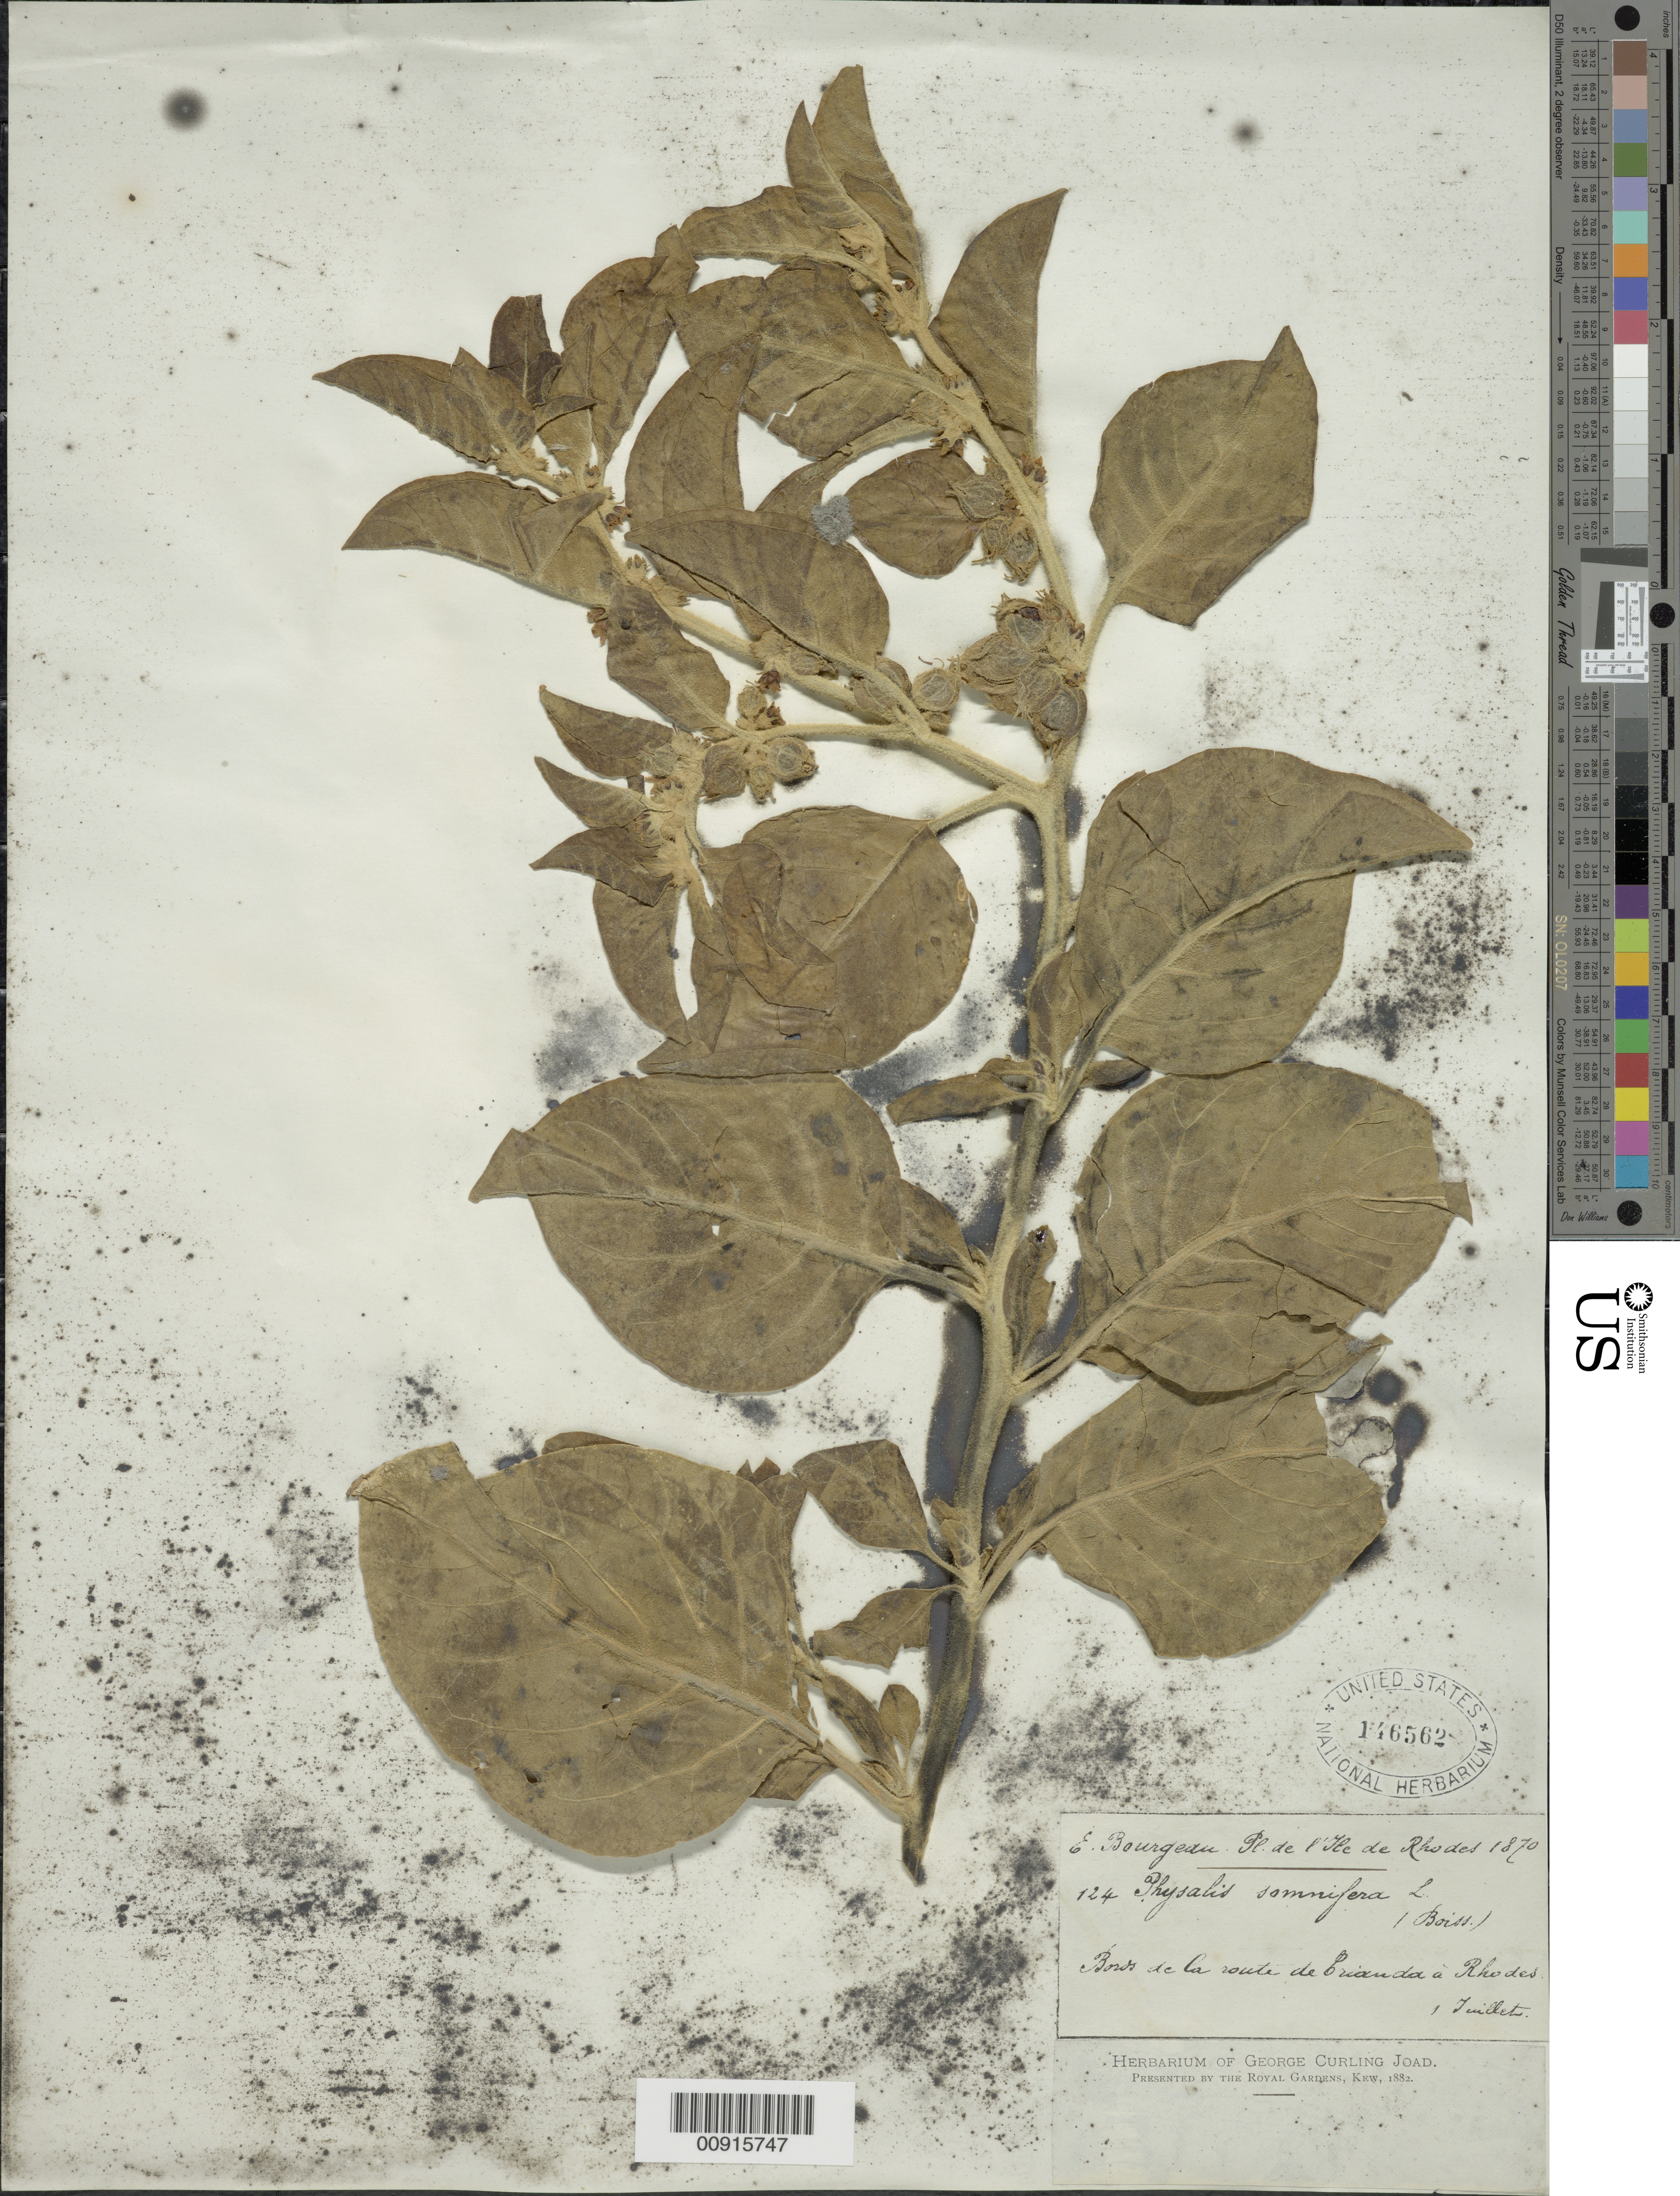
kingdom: Plantae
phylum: Tracheophyta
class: Magnoliopsida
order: Solanales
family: Solanaceae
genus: Withania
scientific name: Withania somnifera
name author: (L.) Dunal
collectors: G. C. Joad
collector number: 124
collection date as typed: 1870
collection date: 1870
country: Greece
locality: Rhodes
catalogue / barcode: US 146562